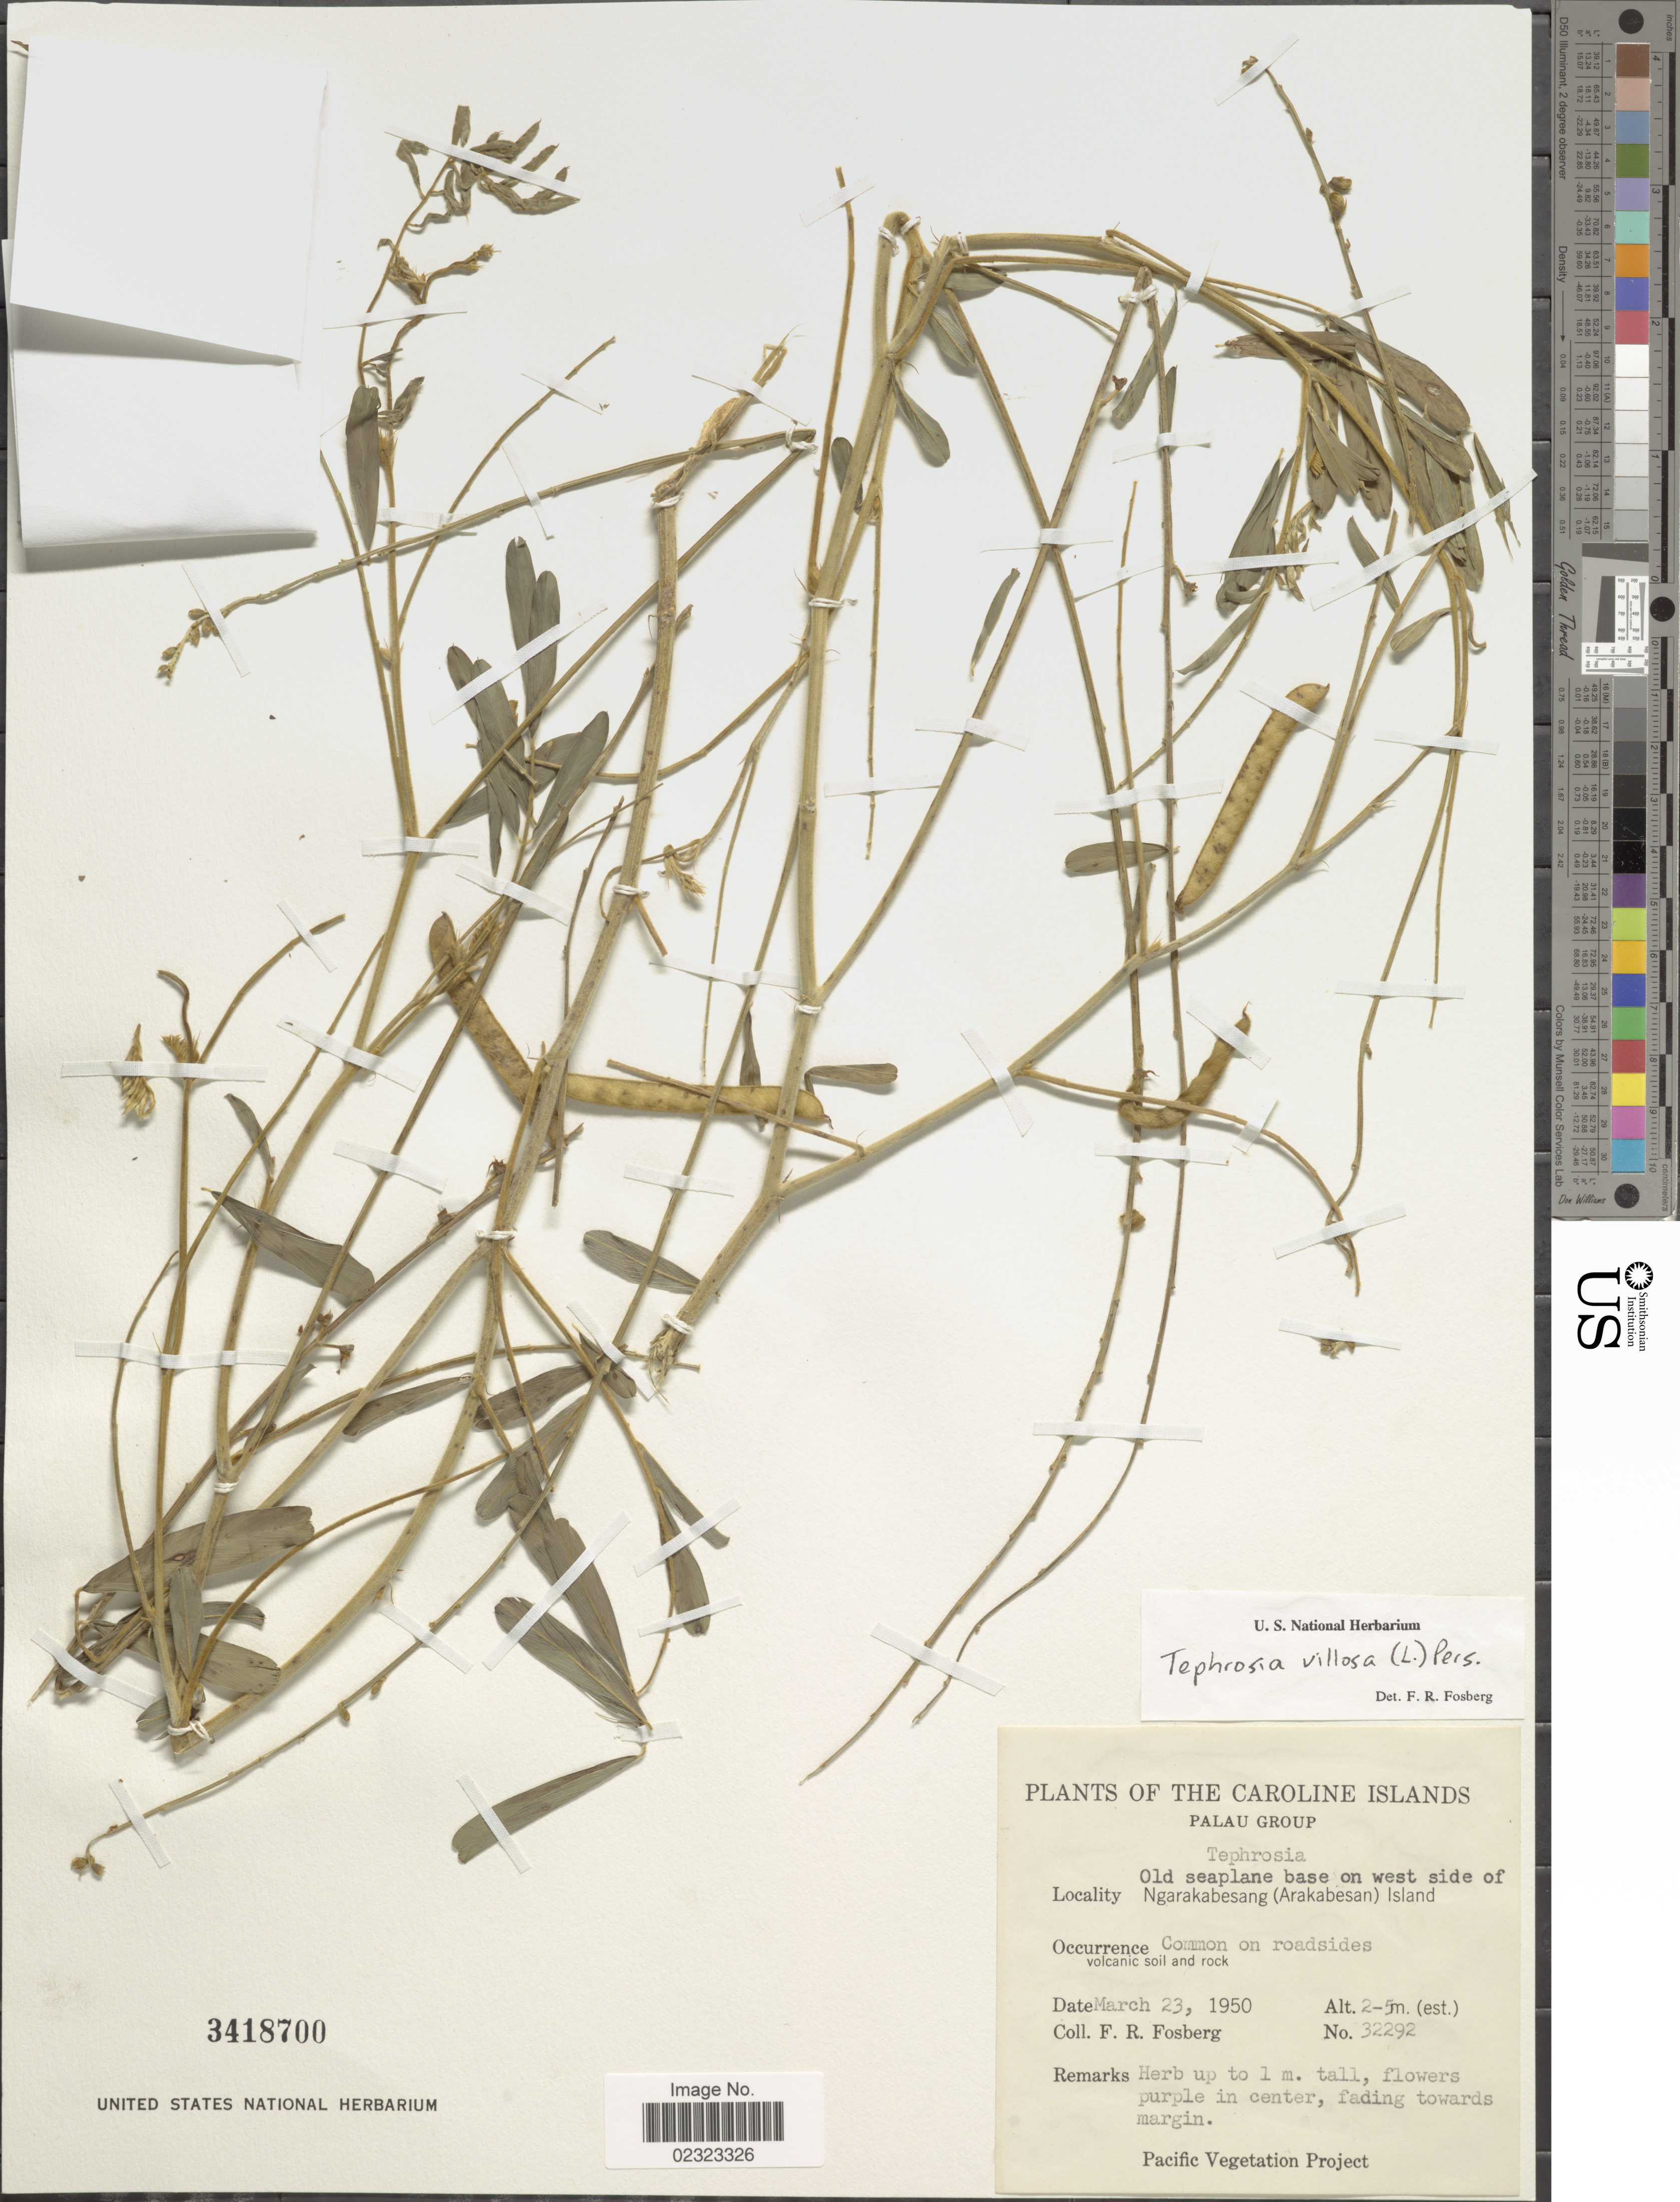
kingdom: Plantae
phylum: Tracheophyta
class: Magnoliopsida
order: Fabales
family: Fabaceae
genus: Tephrosia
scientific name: Tephrosia villosa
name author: Pers.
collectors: F. R. Fosberg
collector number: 32292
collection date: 1950-03-23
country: Palau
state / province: Koror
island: Ngerekebesang [Arakabesan]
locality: Caroline Islands, Palau group, Old seaplane base on west side of Ngarakabesang (Arakabesan) Island, common on roadsides.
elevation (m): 2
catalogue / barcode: US 3418700